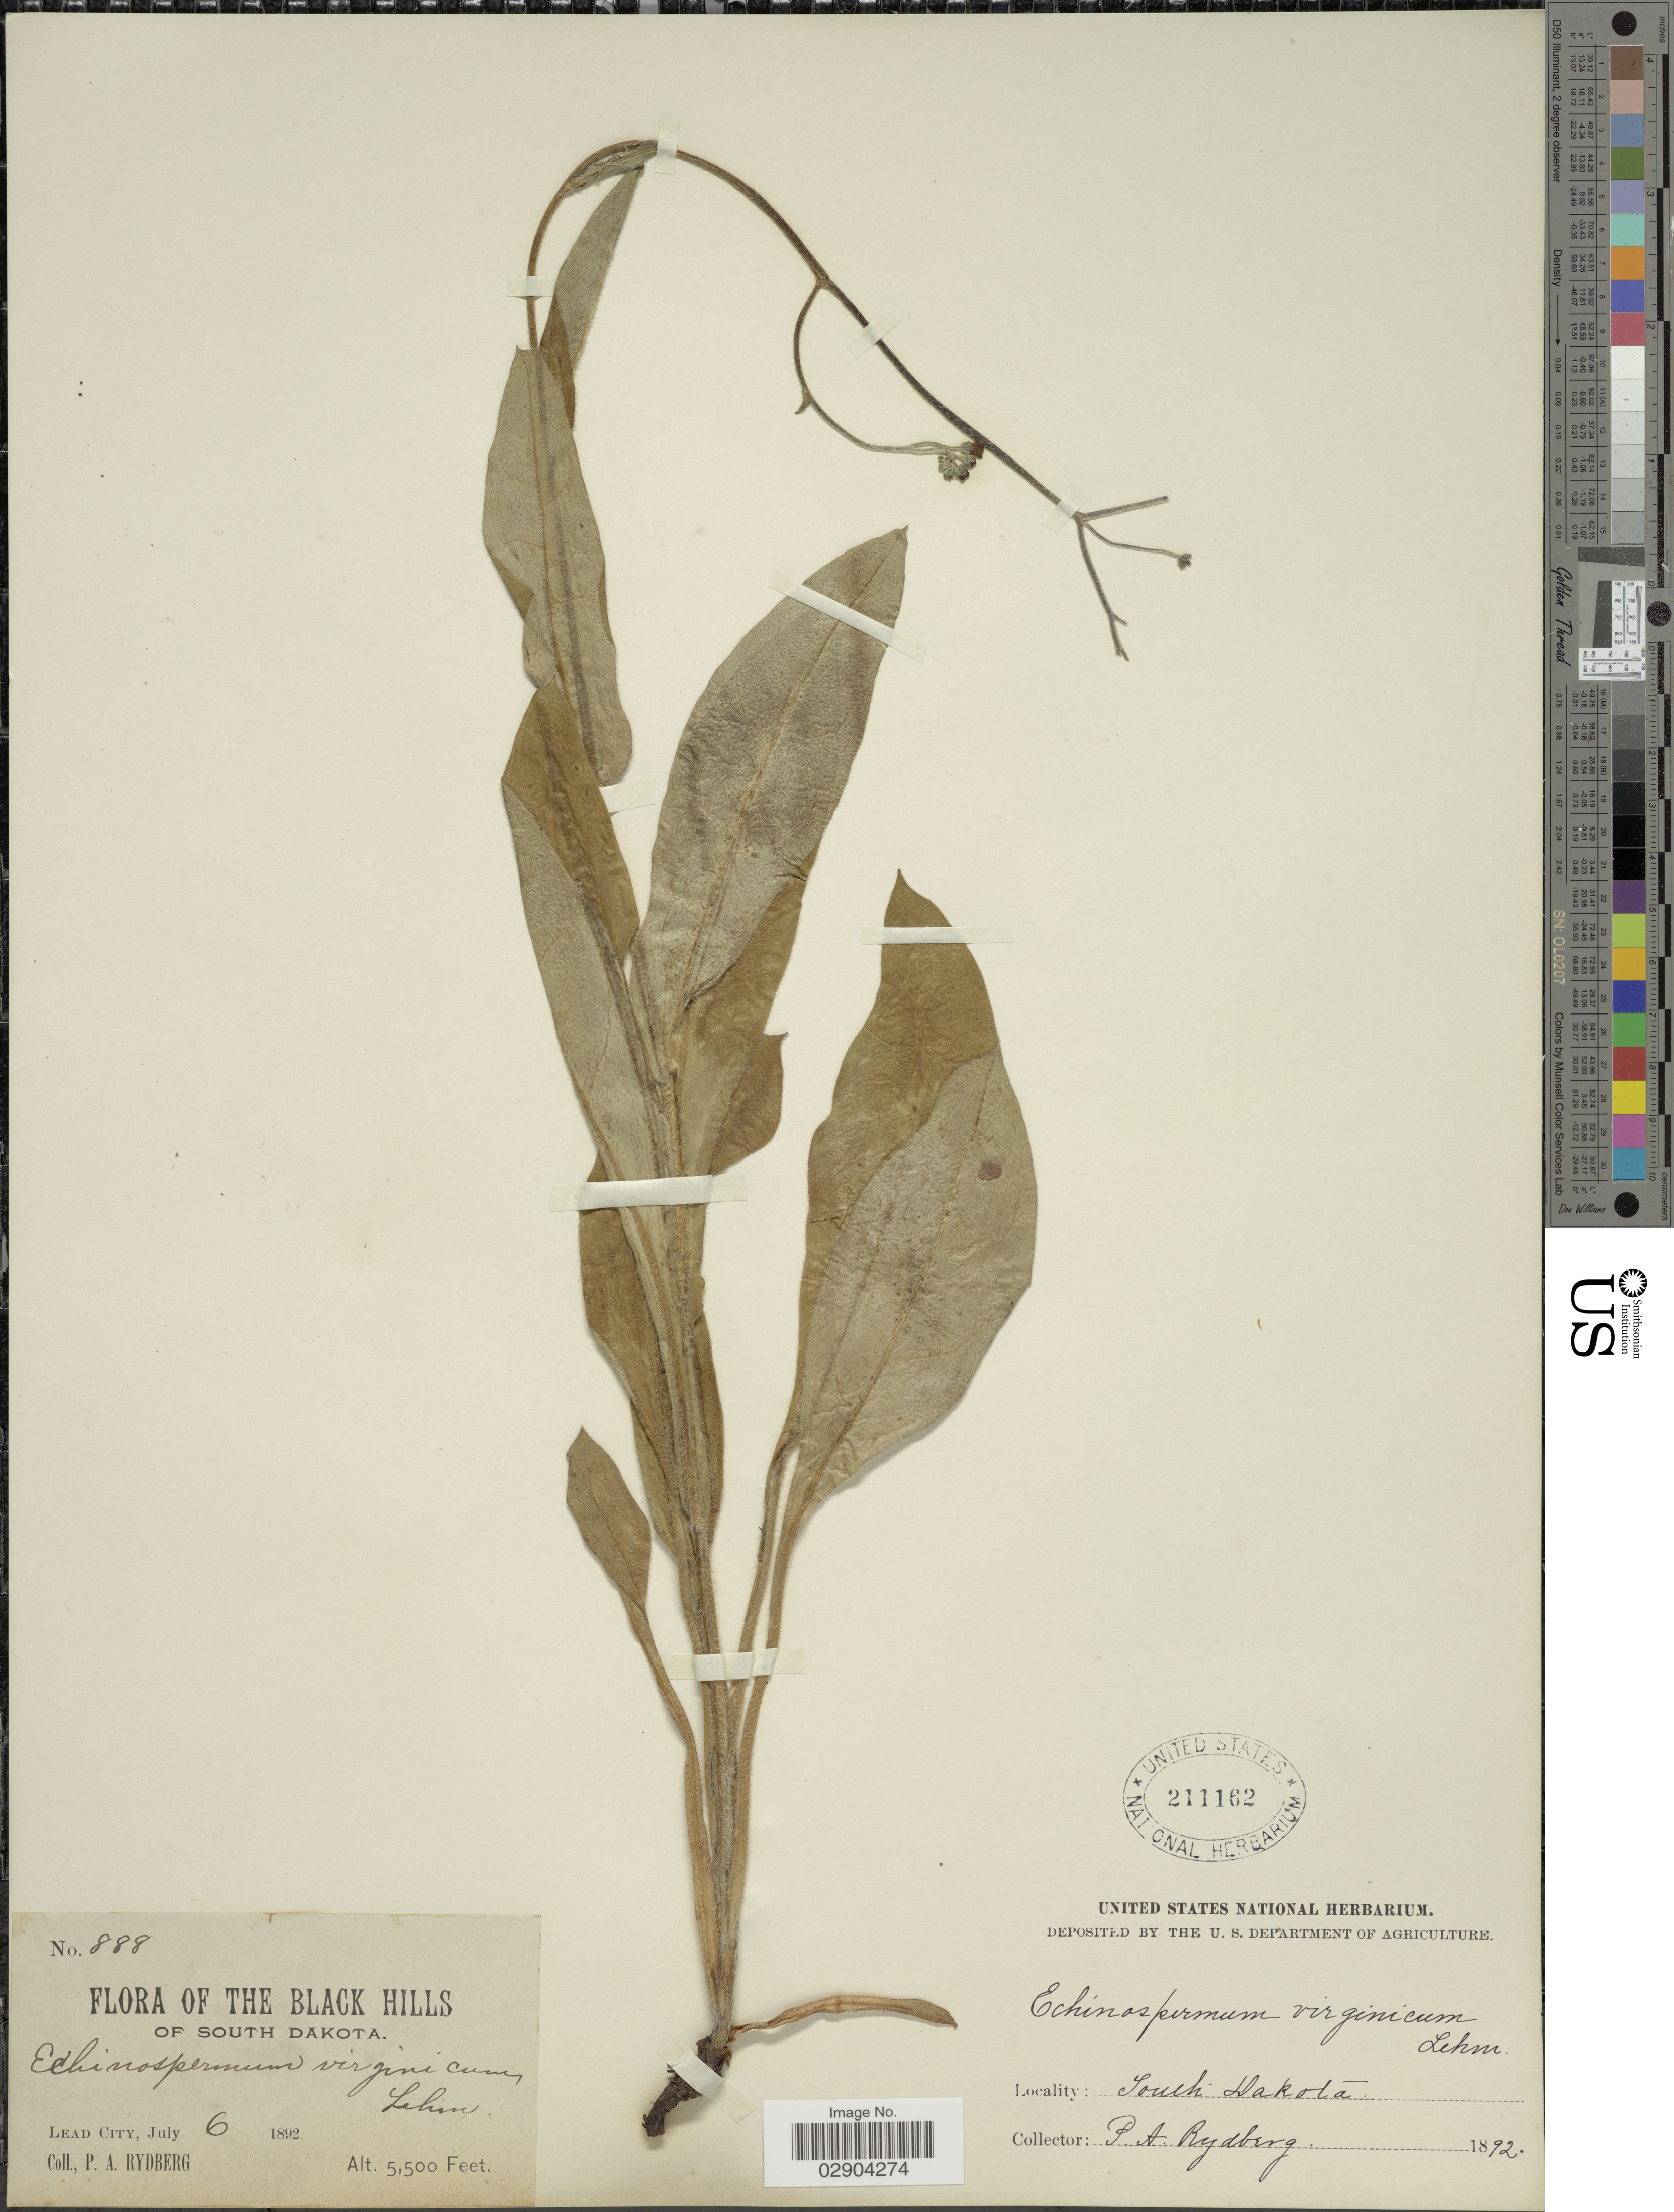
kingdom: Plantae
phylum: Tracheophyta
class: Magnoliopsida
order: Boraginales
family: Boraginaceae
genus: Hackelia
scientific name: Hackelia virginiana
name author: (L.) I.M. Johnst.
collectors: P. A. Rydberg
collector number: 888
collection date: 1892-07-06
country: United States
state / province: South Dakota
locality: Black Hills of South Dakota. Lead City.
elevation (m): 1676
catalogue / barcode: US 211162